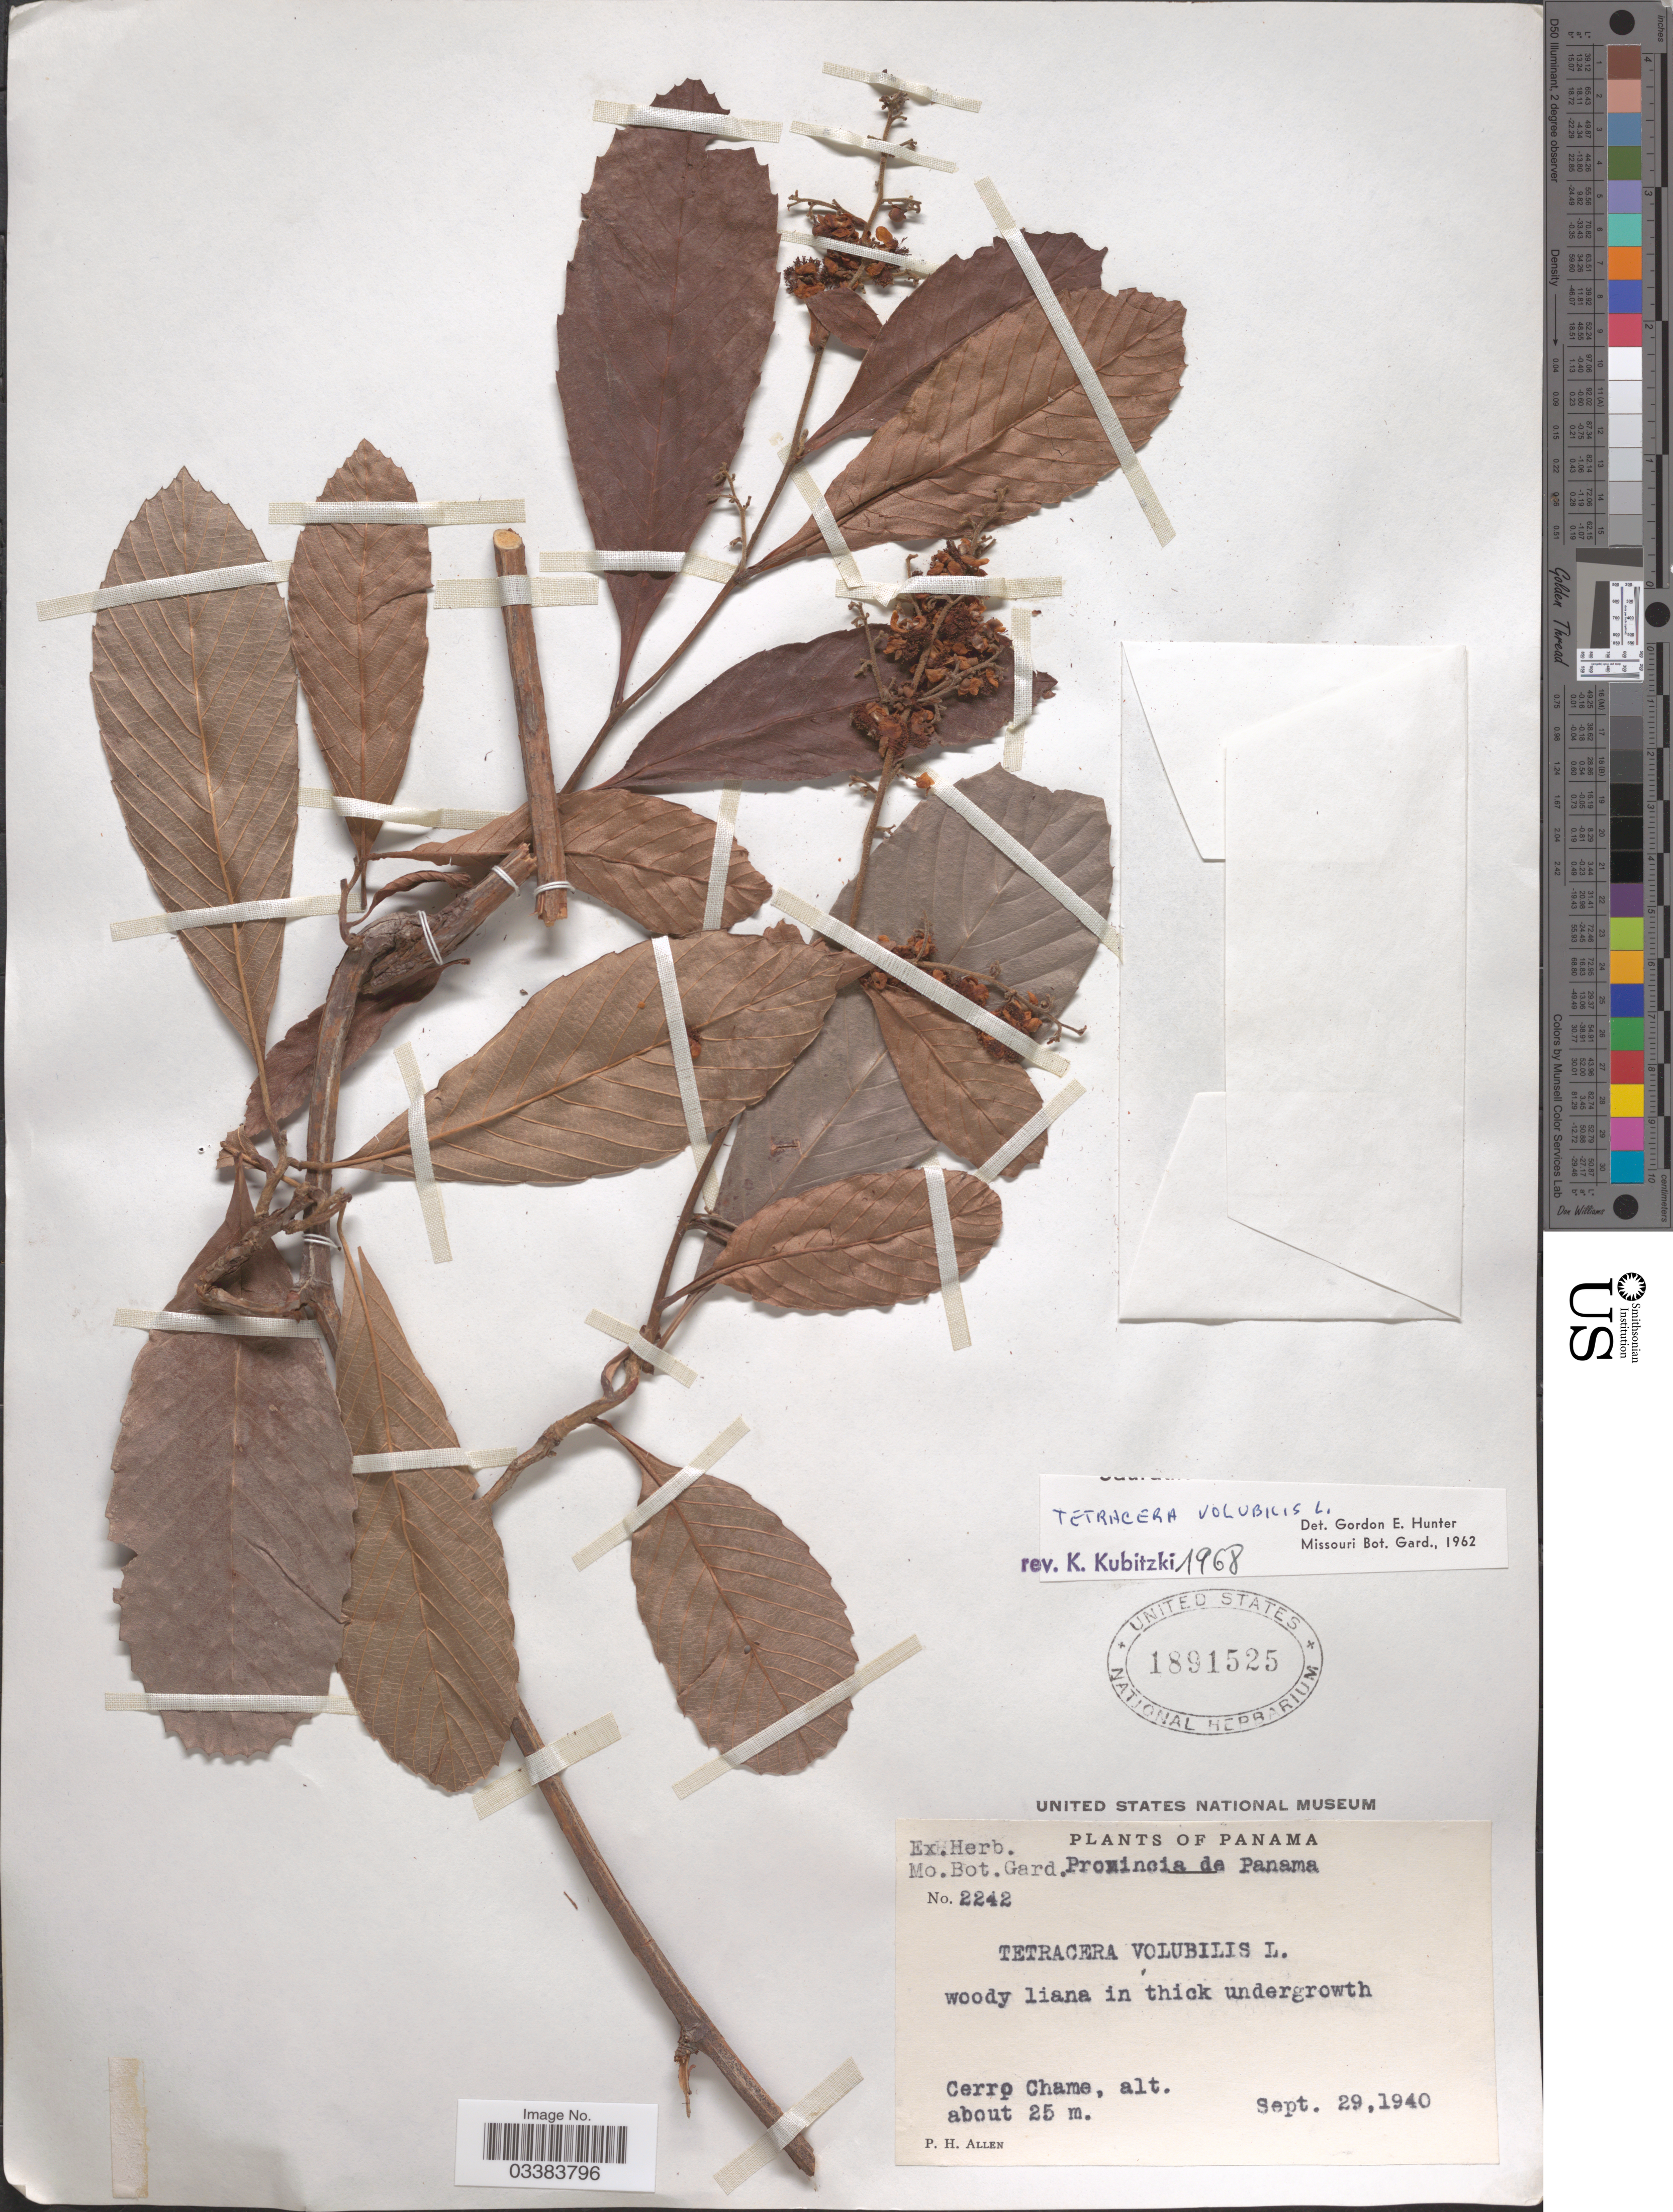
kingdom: Plantae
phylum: Tracheophyta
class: Magnoliopsida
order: Dilleniales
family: Dilleniaceae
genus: Tetracera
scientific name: Tetracera volubilis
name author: L.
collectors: P. H. Allen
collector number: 2242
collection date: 1940-09-29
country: Panama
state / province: Panamá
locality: Cerro Chame.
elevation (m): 25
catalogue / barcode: US 1891525